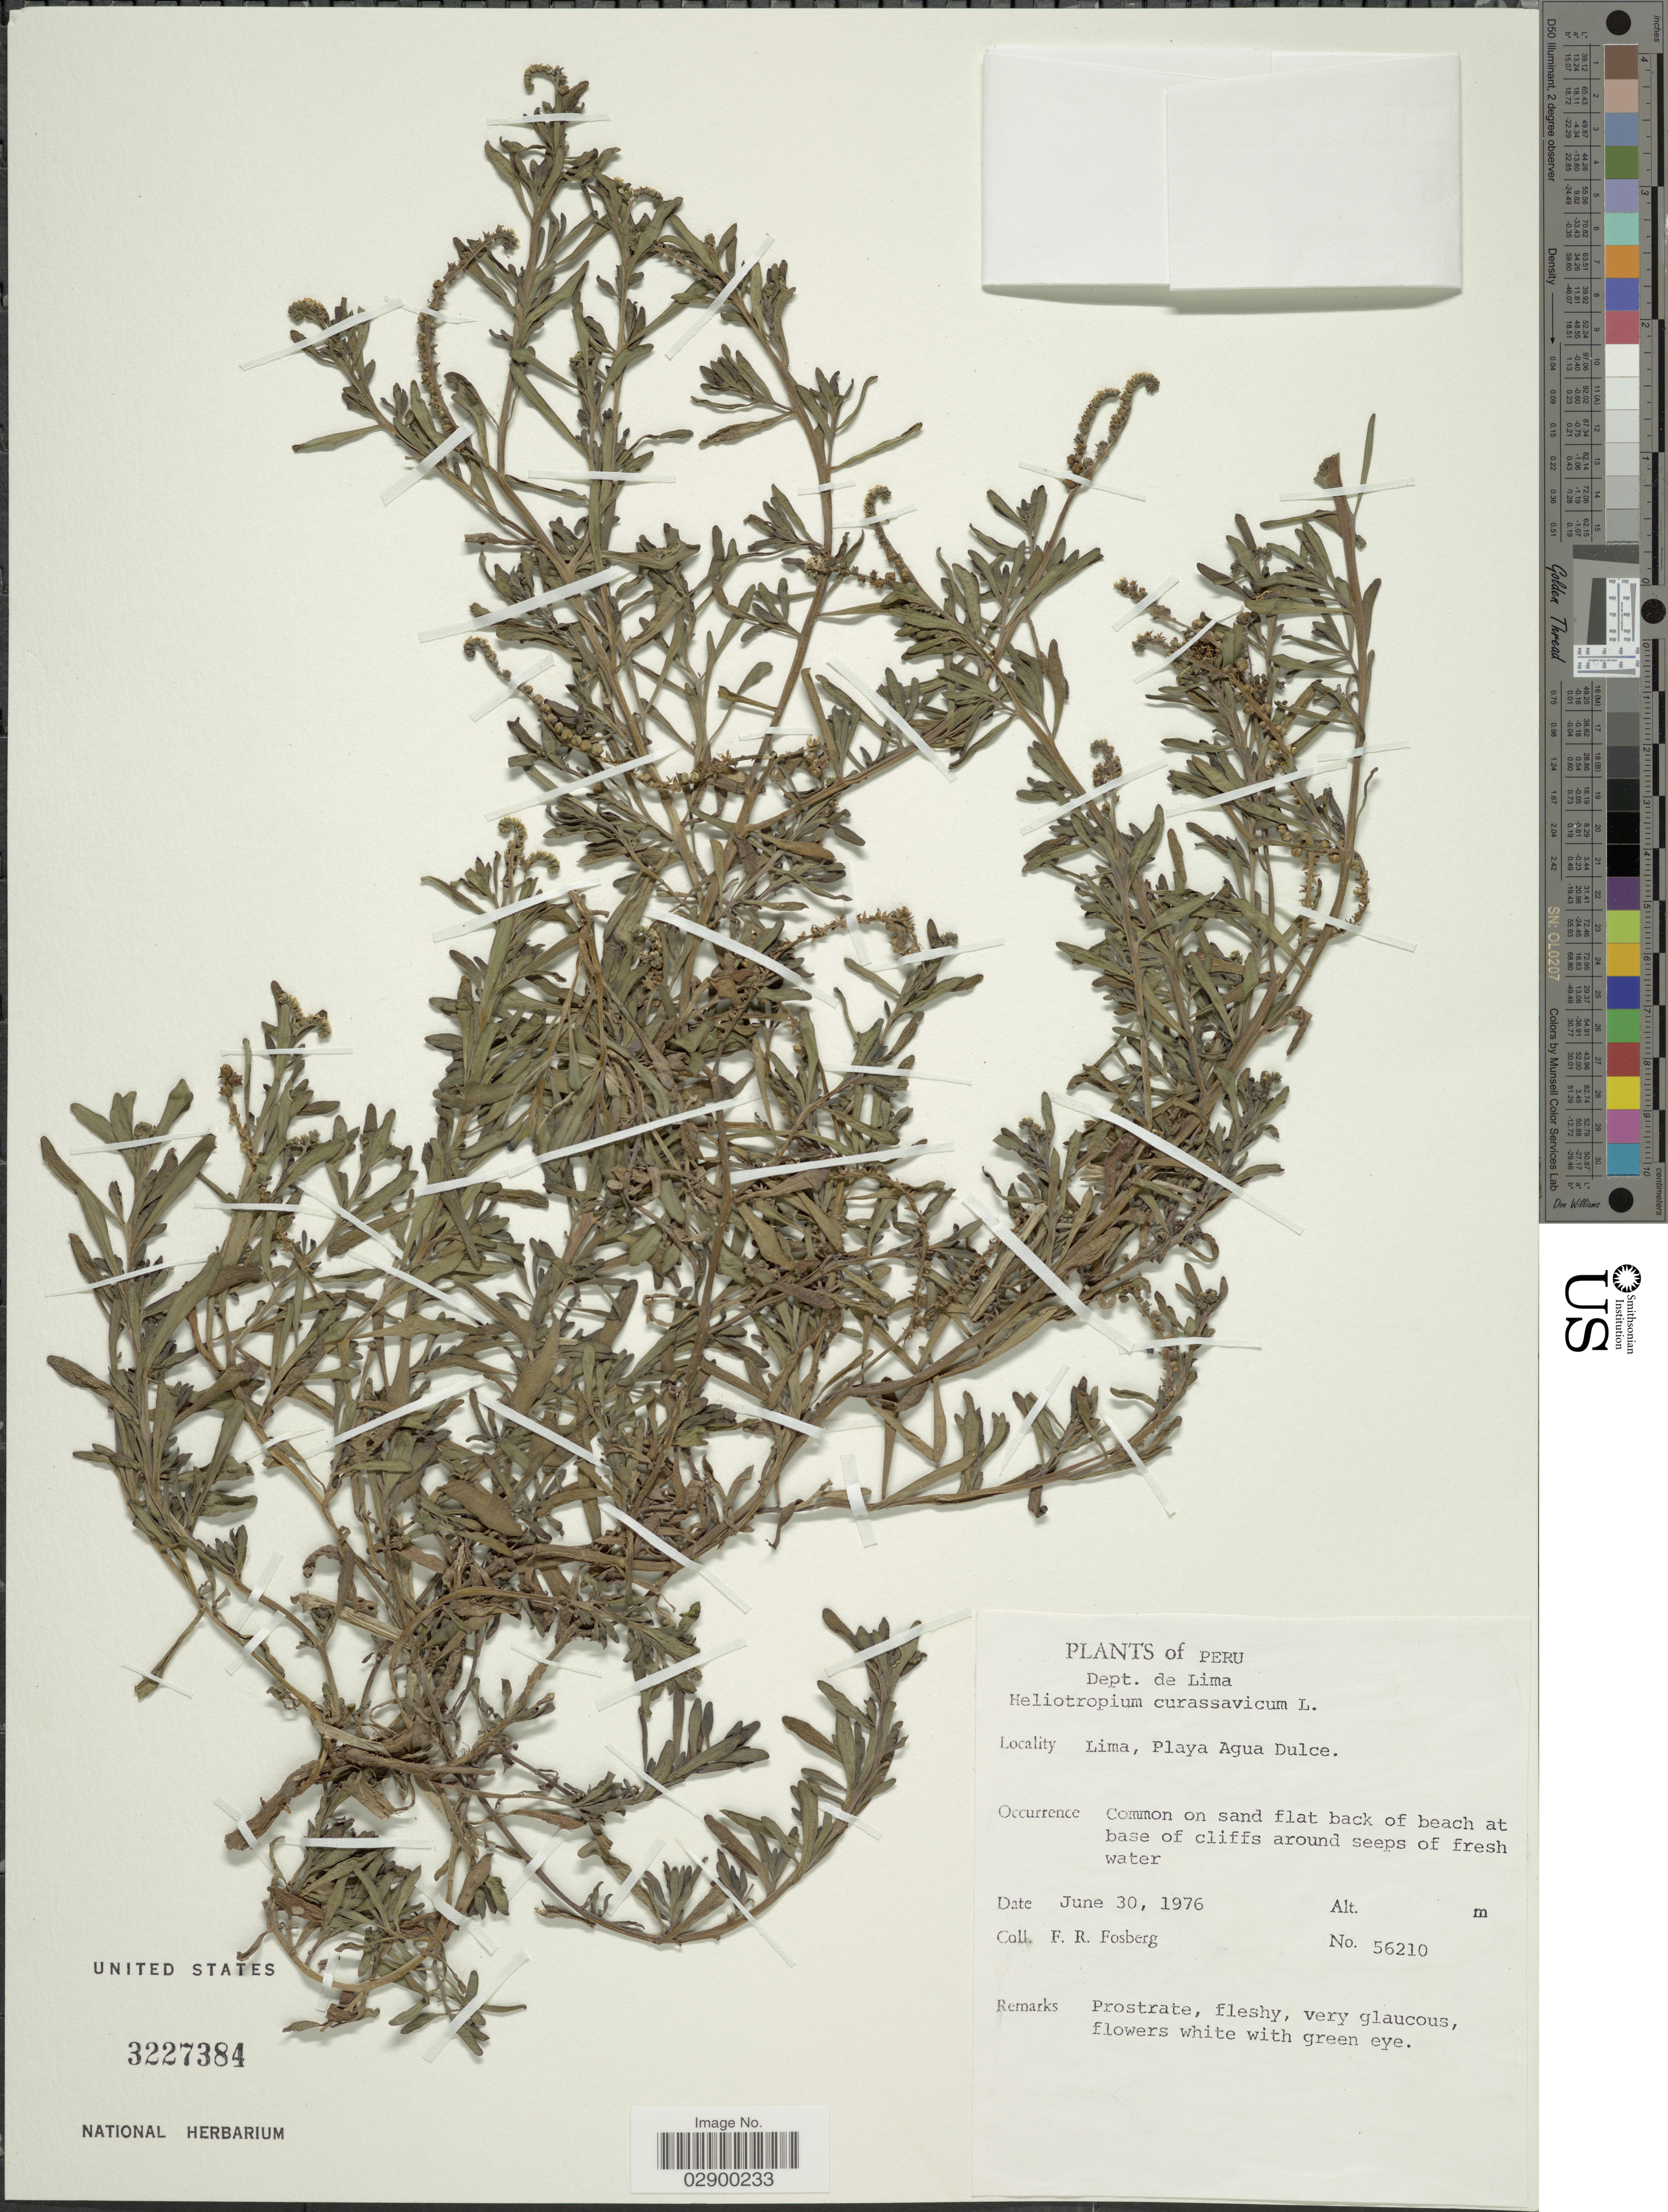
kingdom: Plantae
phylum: Tracheophyta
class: Magnoliopsida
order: Boraginales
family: Heliotropiaceae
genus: Heliotropium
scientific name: Heliotropium curassavicum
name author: L.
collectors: F. R. Fosberg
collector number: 56210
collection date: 1976-06-30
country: Peru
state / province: Lima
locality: Dept. de Lima, Lima, Playa Agua Dulce.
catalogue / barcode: US 3227384